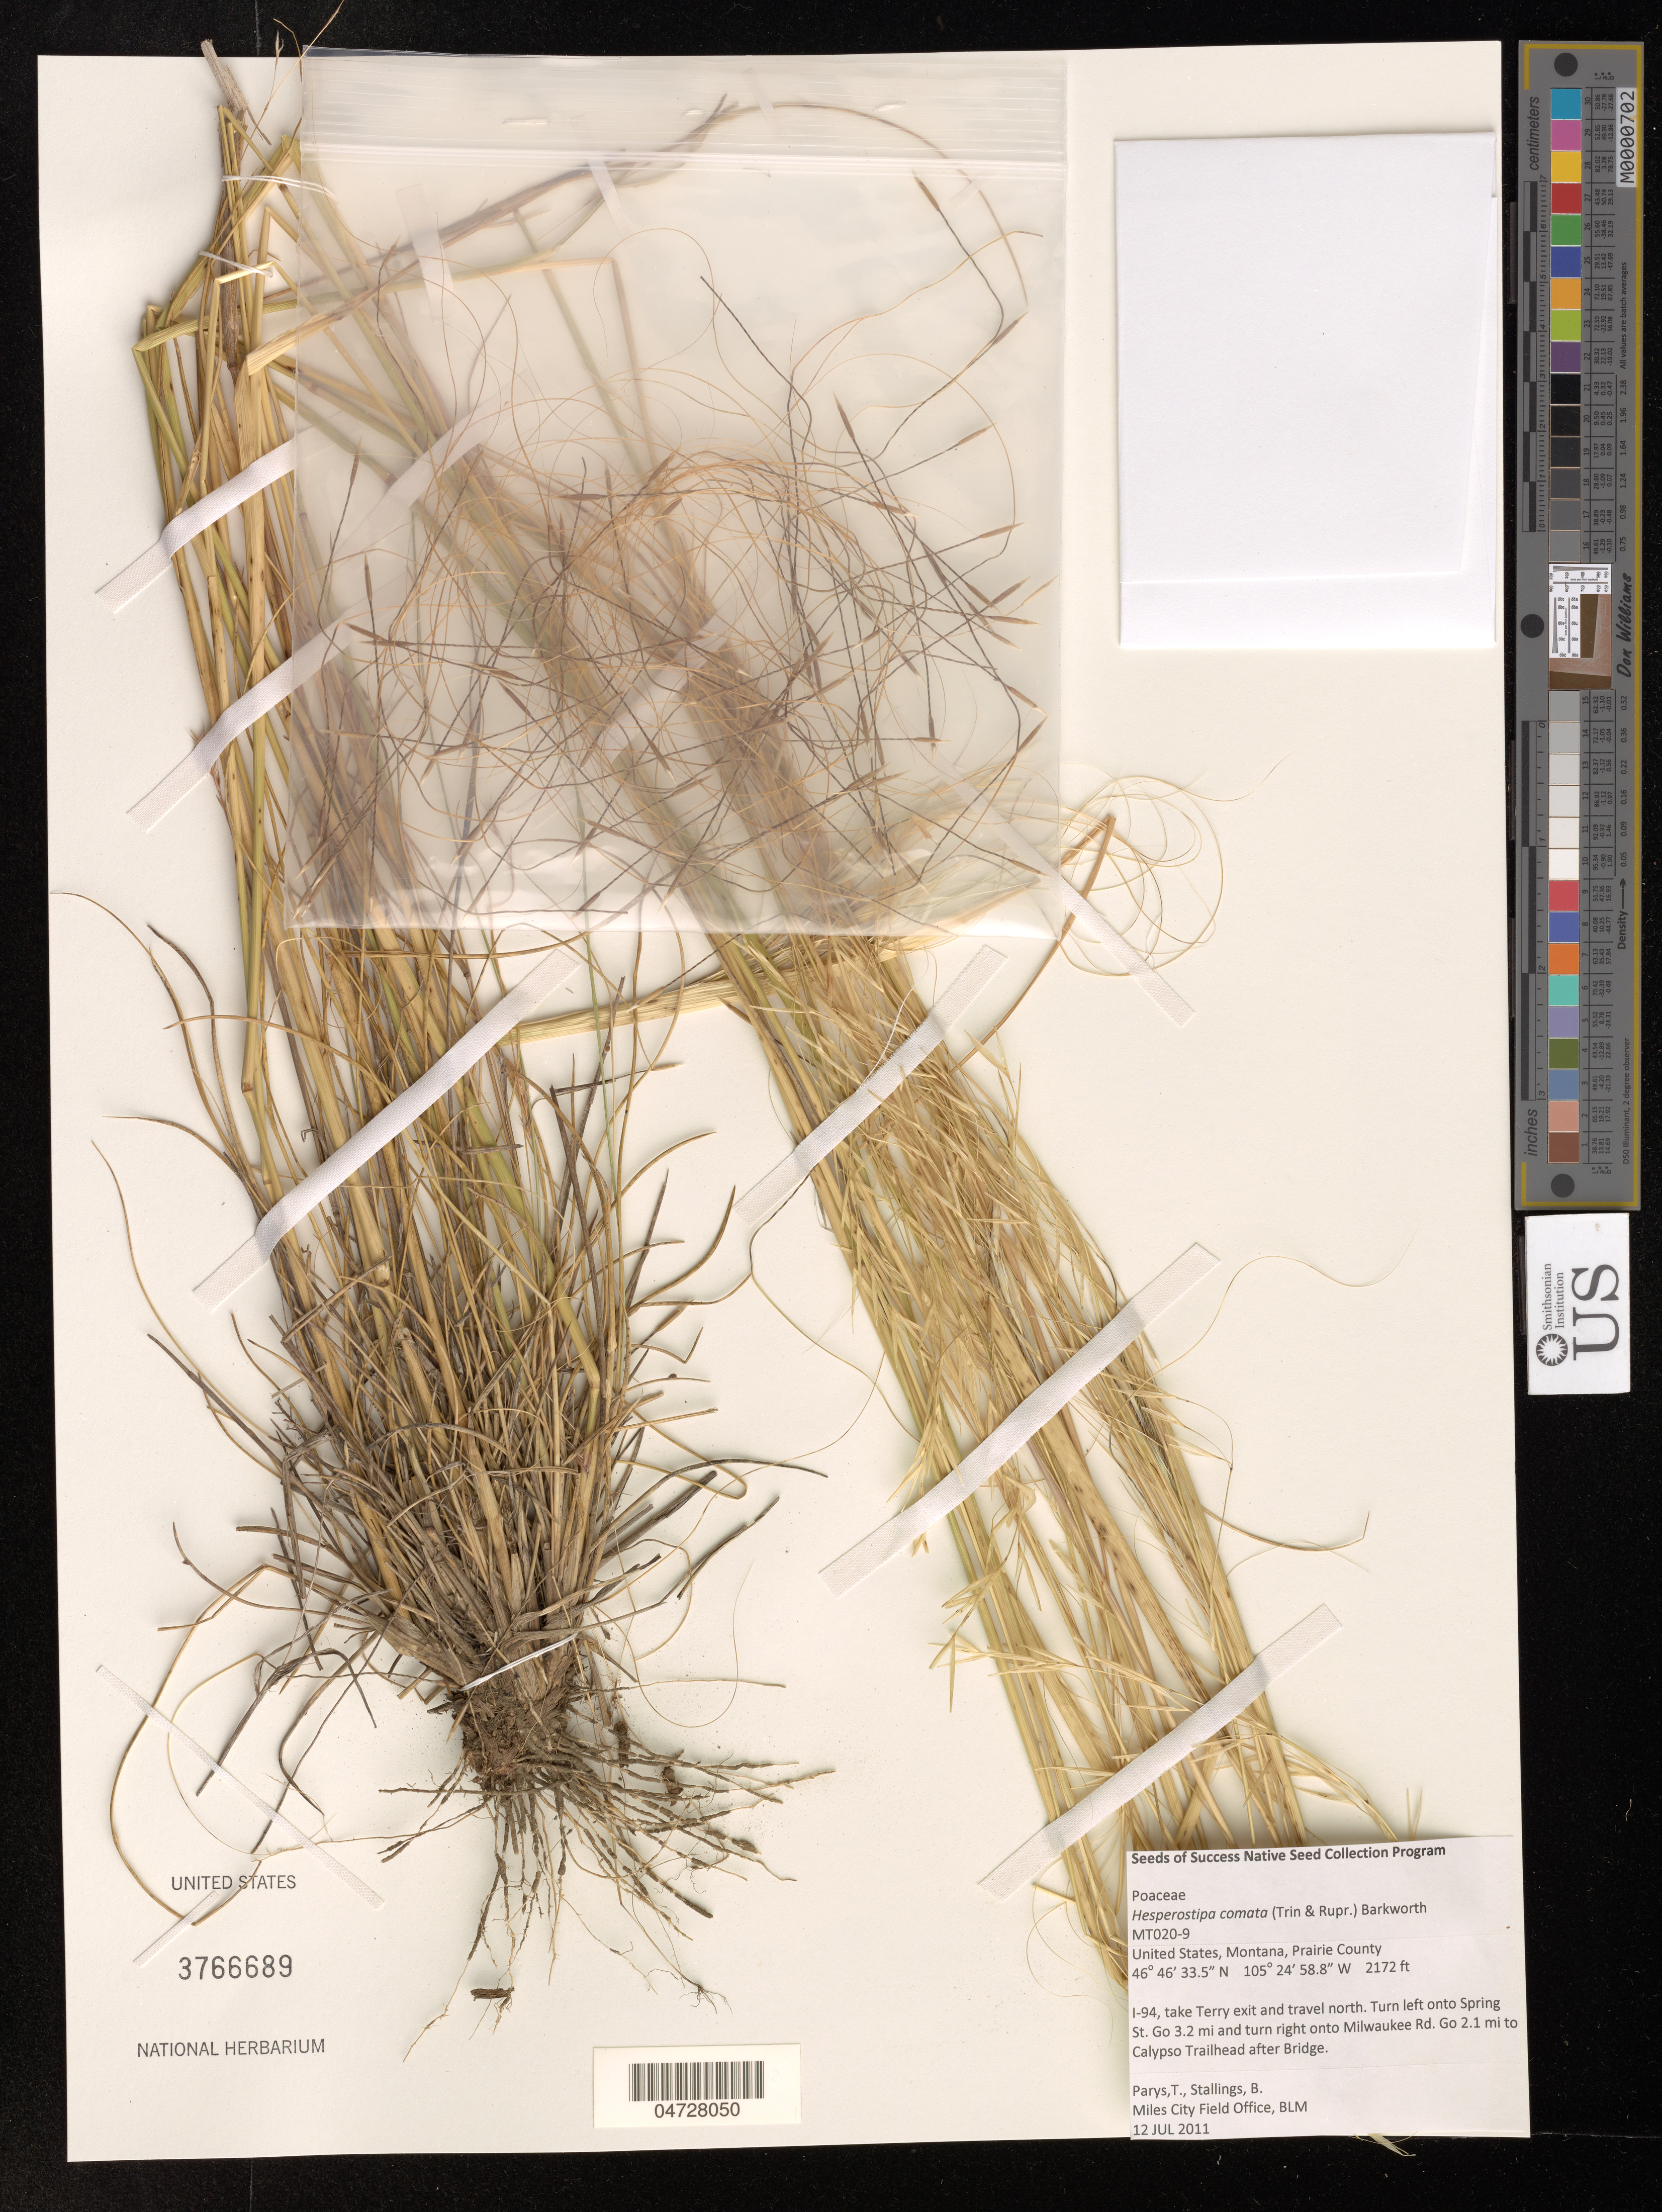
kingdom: Plantae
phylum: Tracheophyta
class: Liliopsida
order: Poales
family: Poaceae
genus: Hesperostipa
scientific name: Hesperostipa comata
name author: (Trin. & Rupr.) Barkworth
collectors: T. Parys & B. Stallings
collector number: MT020-9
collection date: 2011-07-12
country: United States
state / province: Montana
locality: Prairie County.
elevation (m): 662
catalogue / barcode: US 3766689